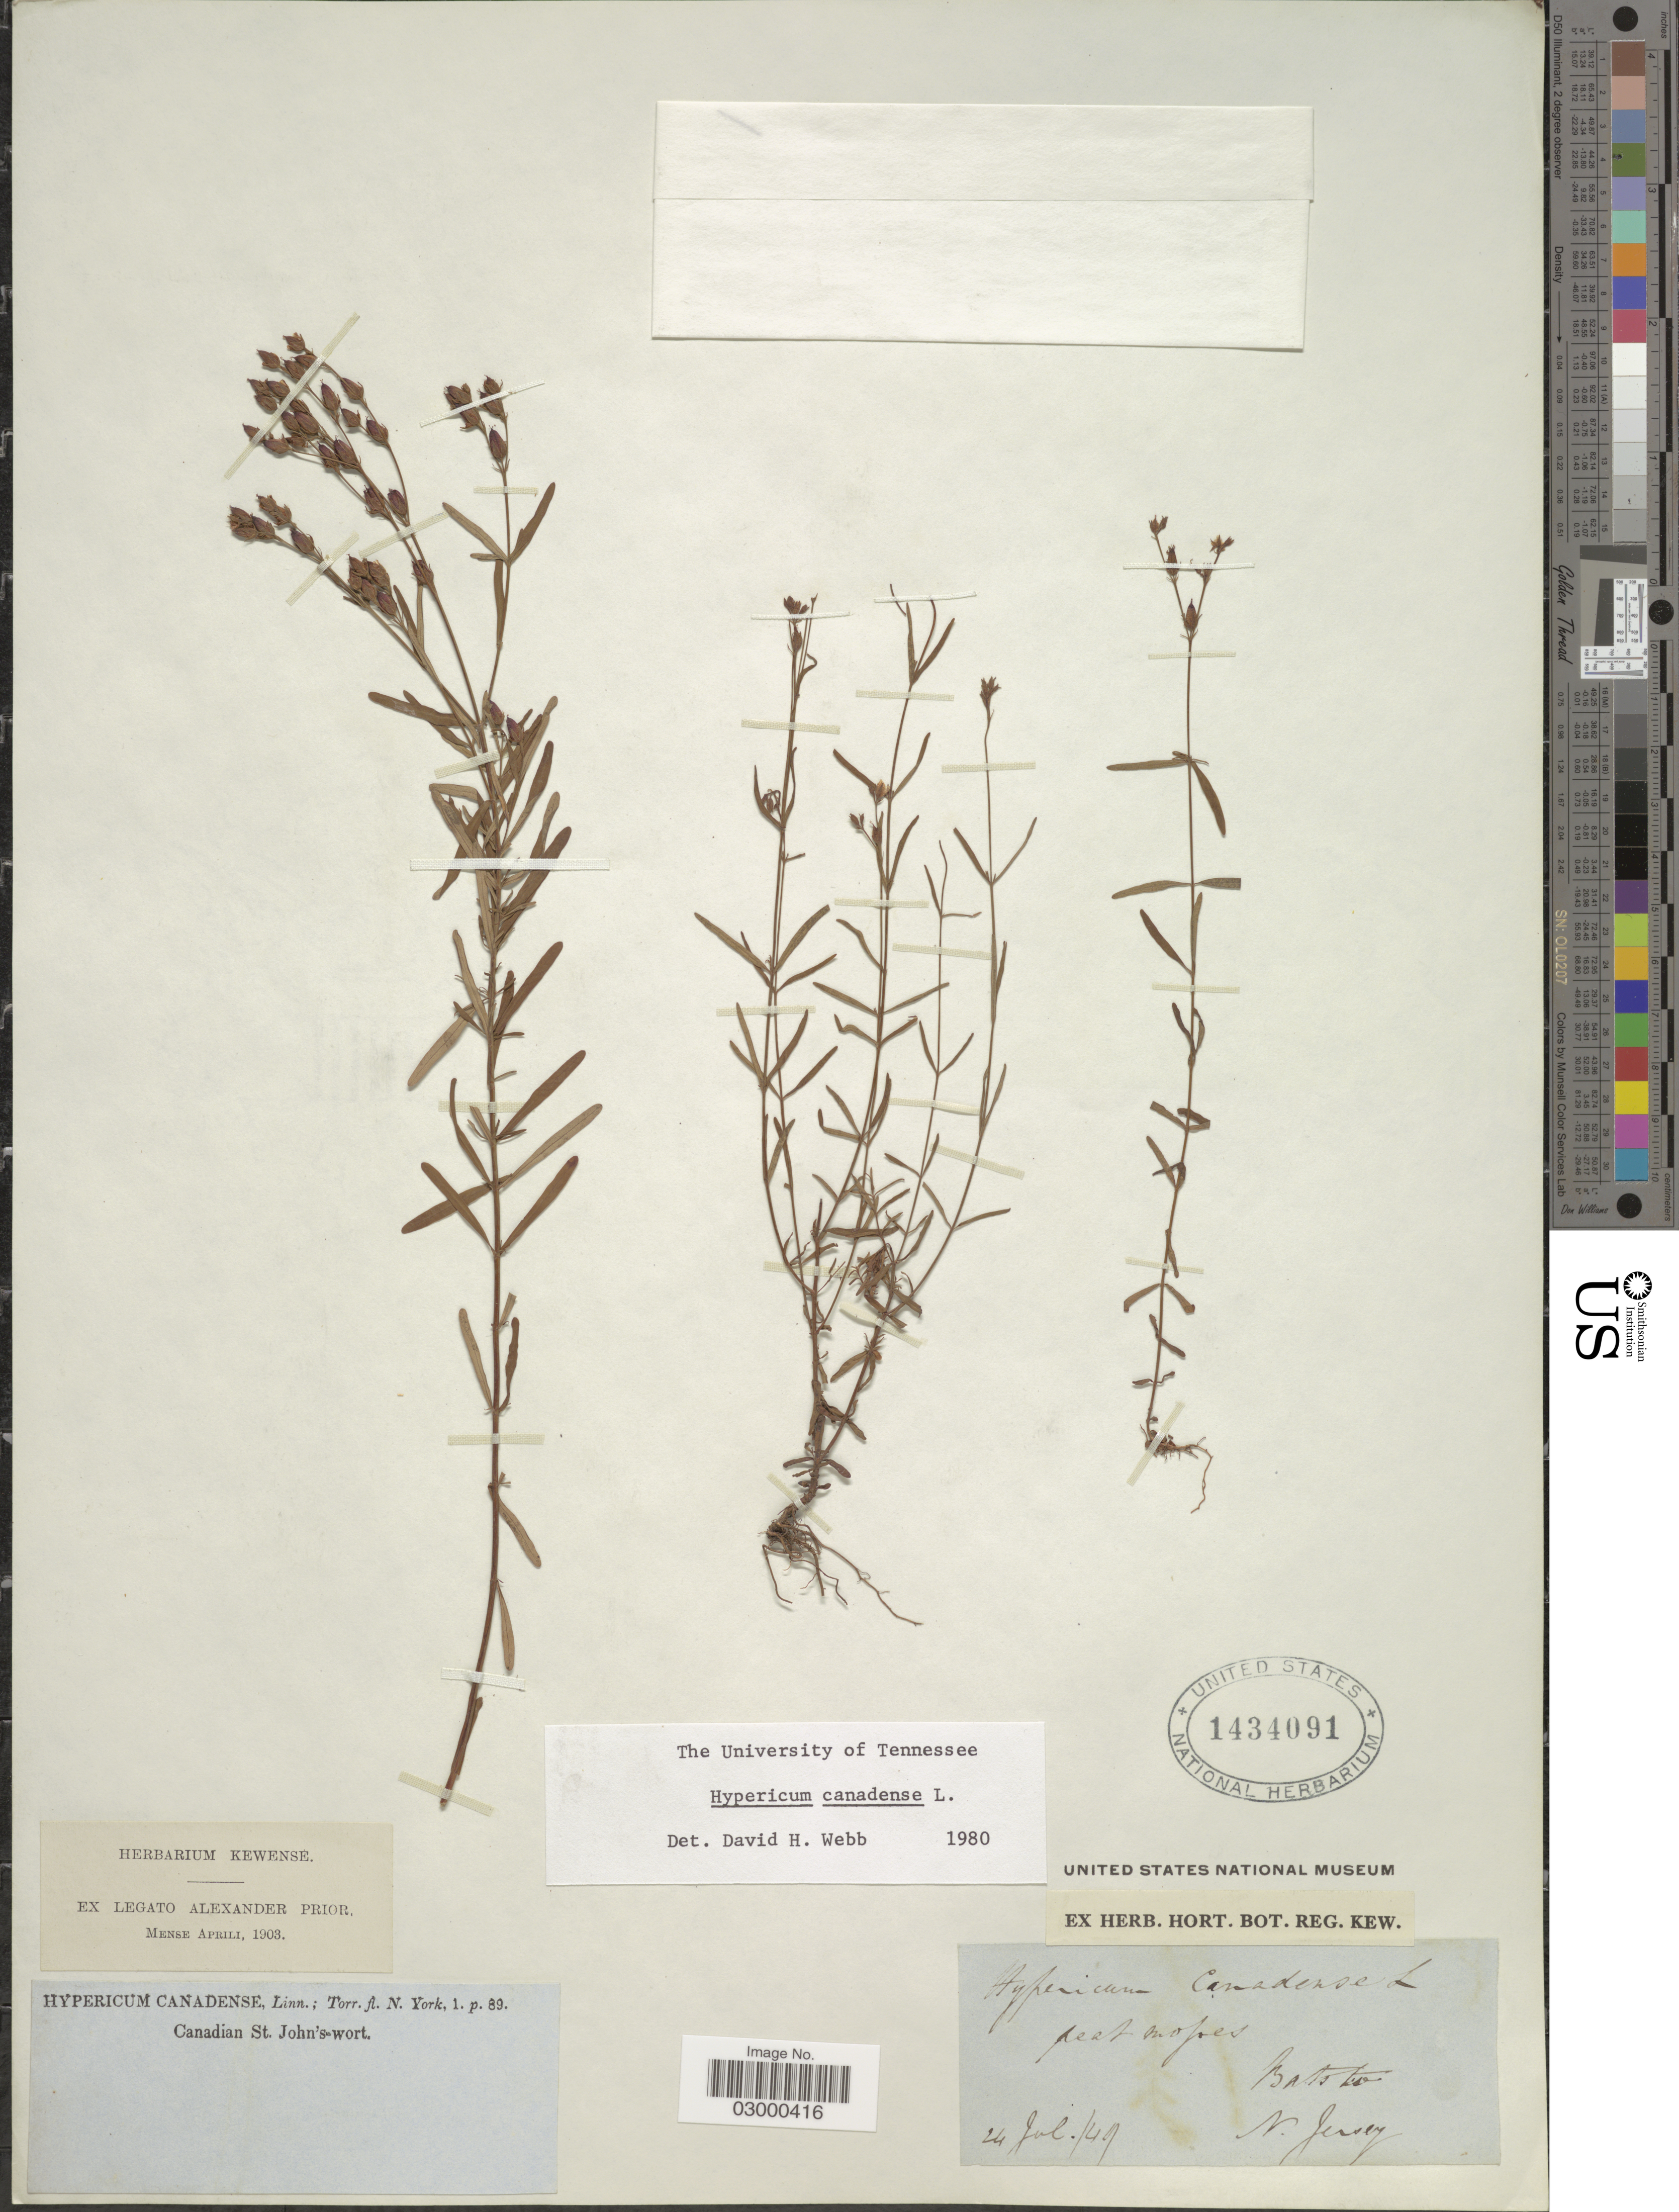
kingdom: Plantae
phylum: Tracheophyta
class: Magnoliopsida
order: Malpighiales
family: Hypericaceae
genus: Hypericum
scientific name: Hypericum canadense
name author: L.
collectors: ex herb. Hort. Reg. Kew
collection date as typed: Transcribed d/m/y: 24/7/49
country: United States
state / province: New Jersey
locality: Peat mosses.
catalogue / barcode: US 1434091